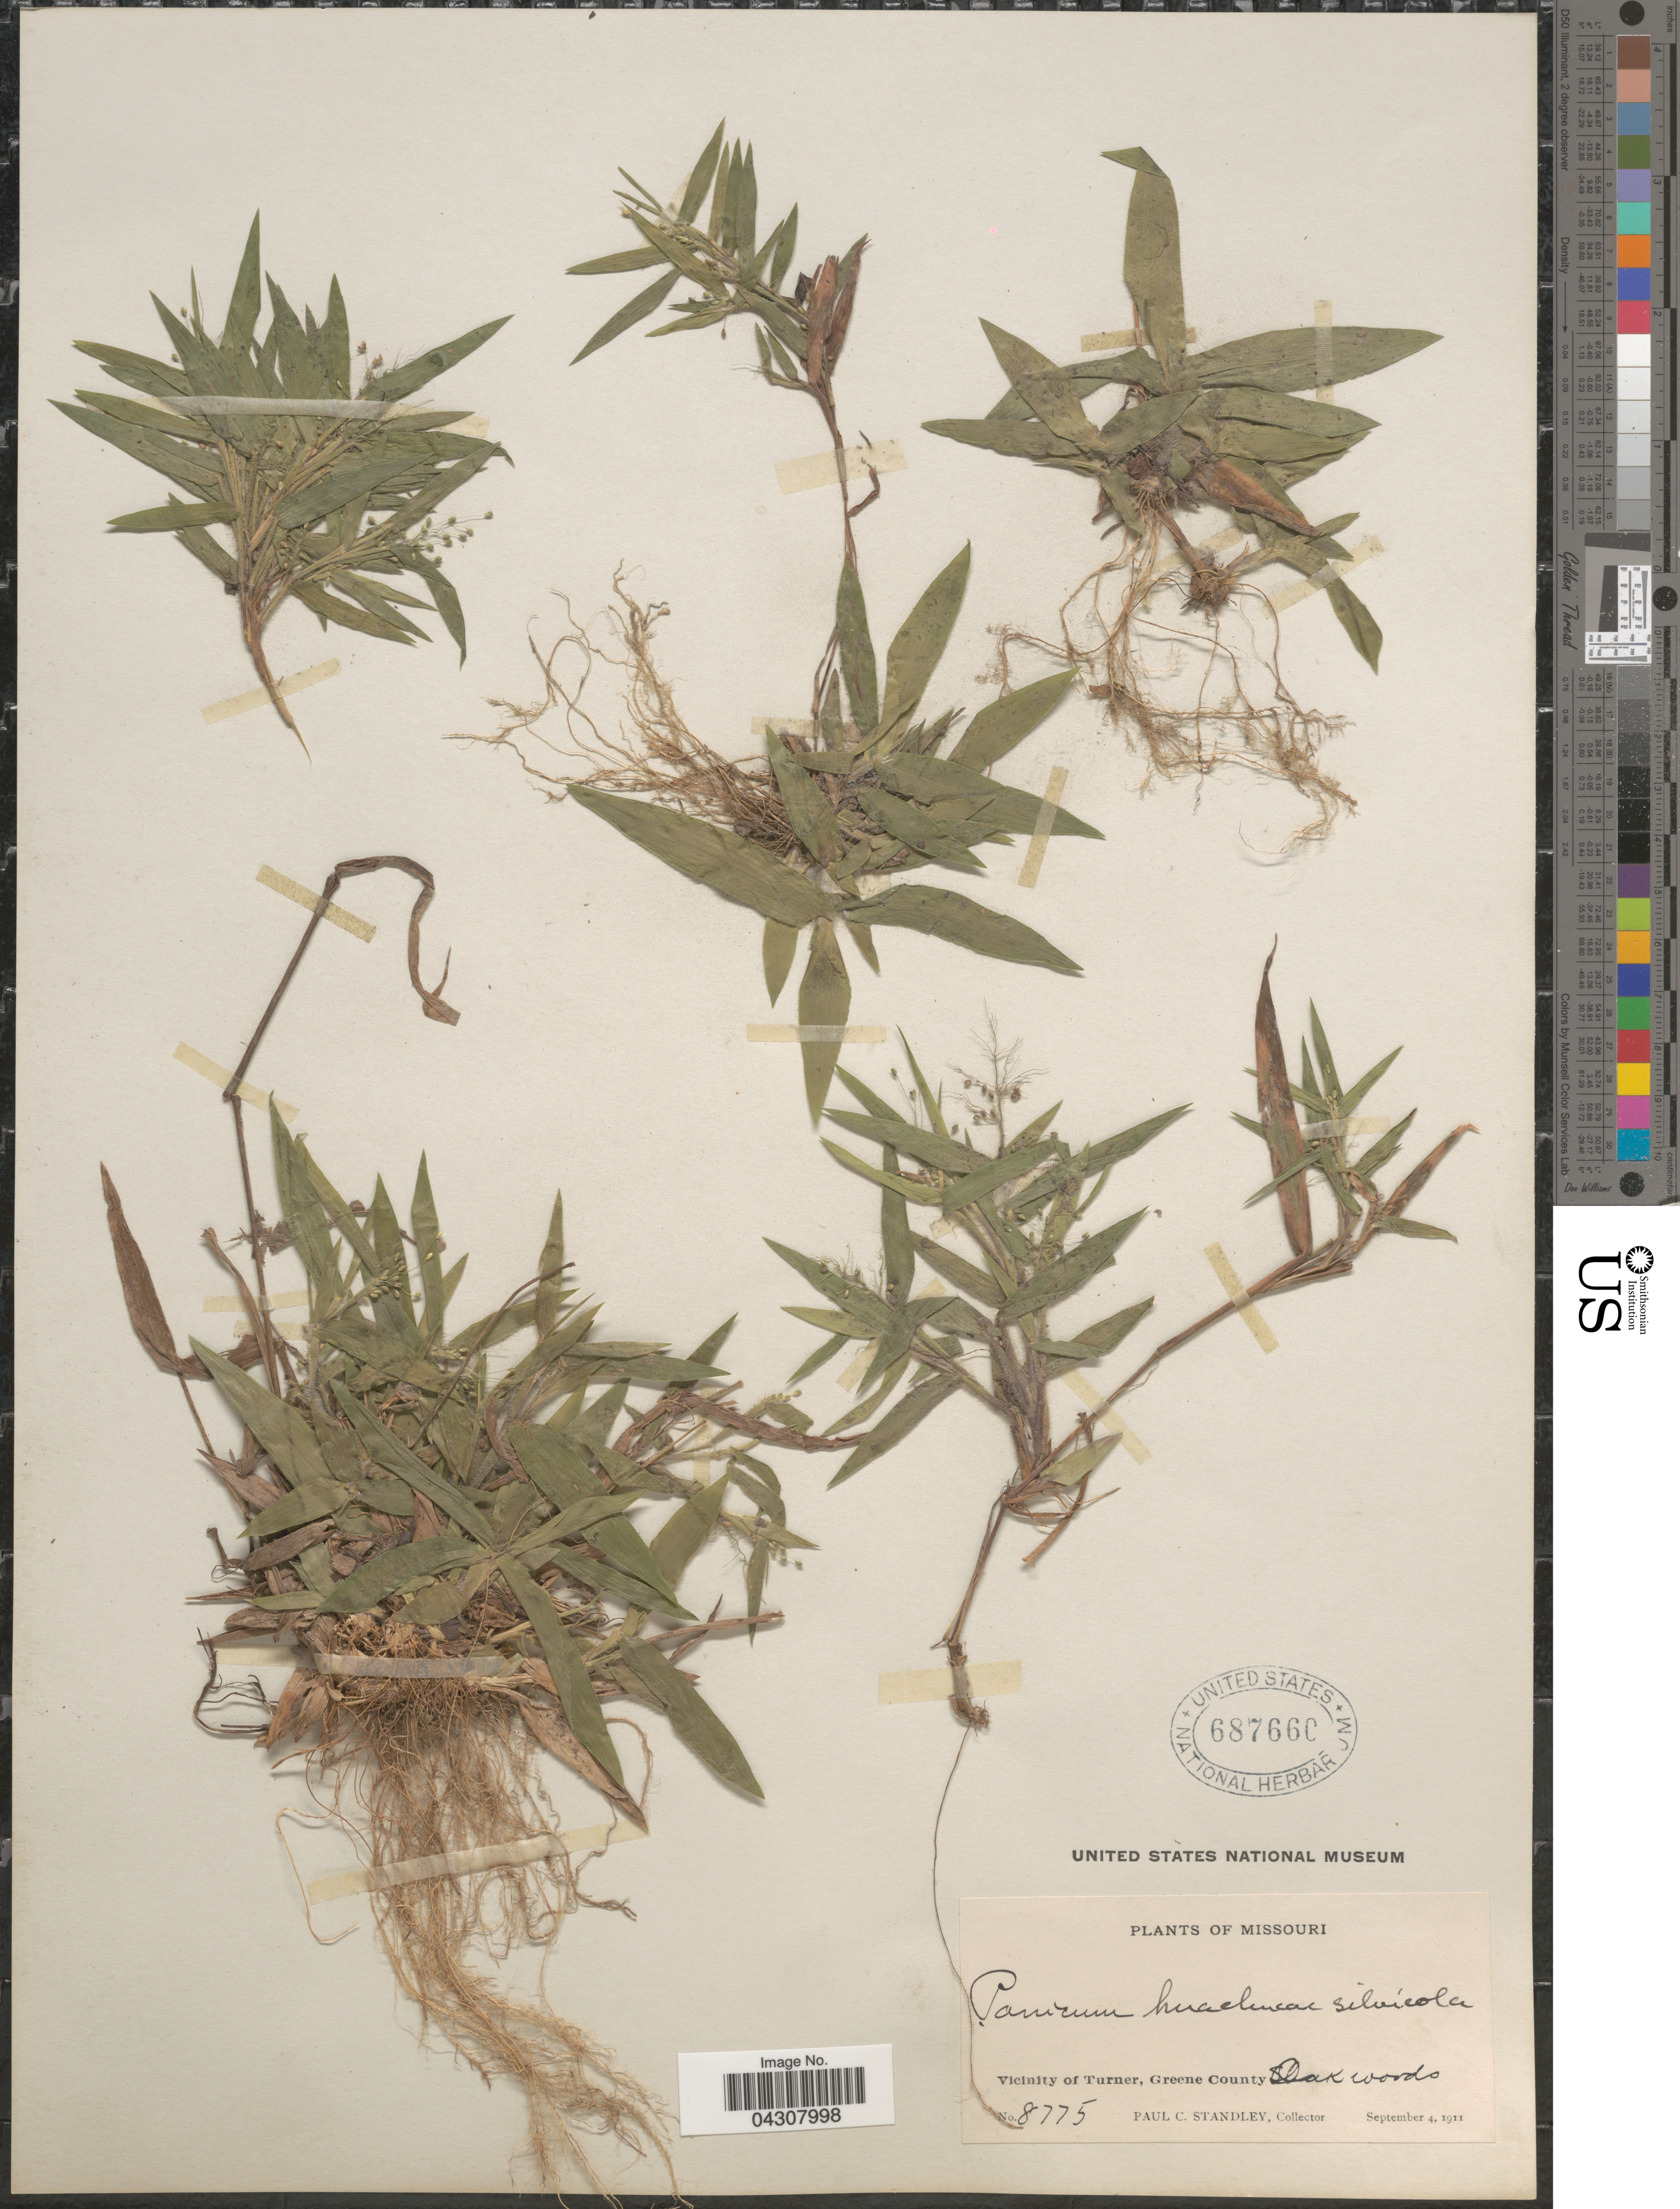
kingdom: Plantae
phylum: Tracheophyta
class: Liliopsida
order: Poales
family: Poaceae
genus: Dichanthelium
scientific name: Dichanthelium acuminatum var. acuminatum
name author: (Sw.) Gould & C.A. Clark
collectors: P. C. Standley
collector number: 8775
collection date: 1911-09-04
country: United States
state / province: Missouri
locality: Vicinity of Turner, Green County.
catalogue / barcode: US 687660